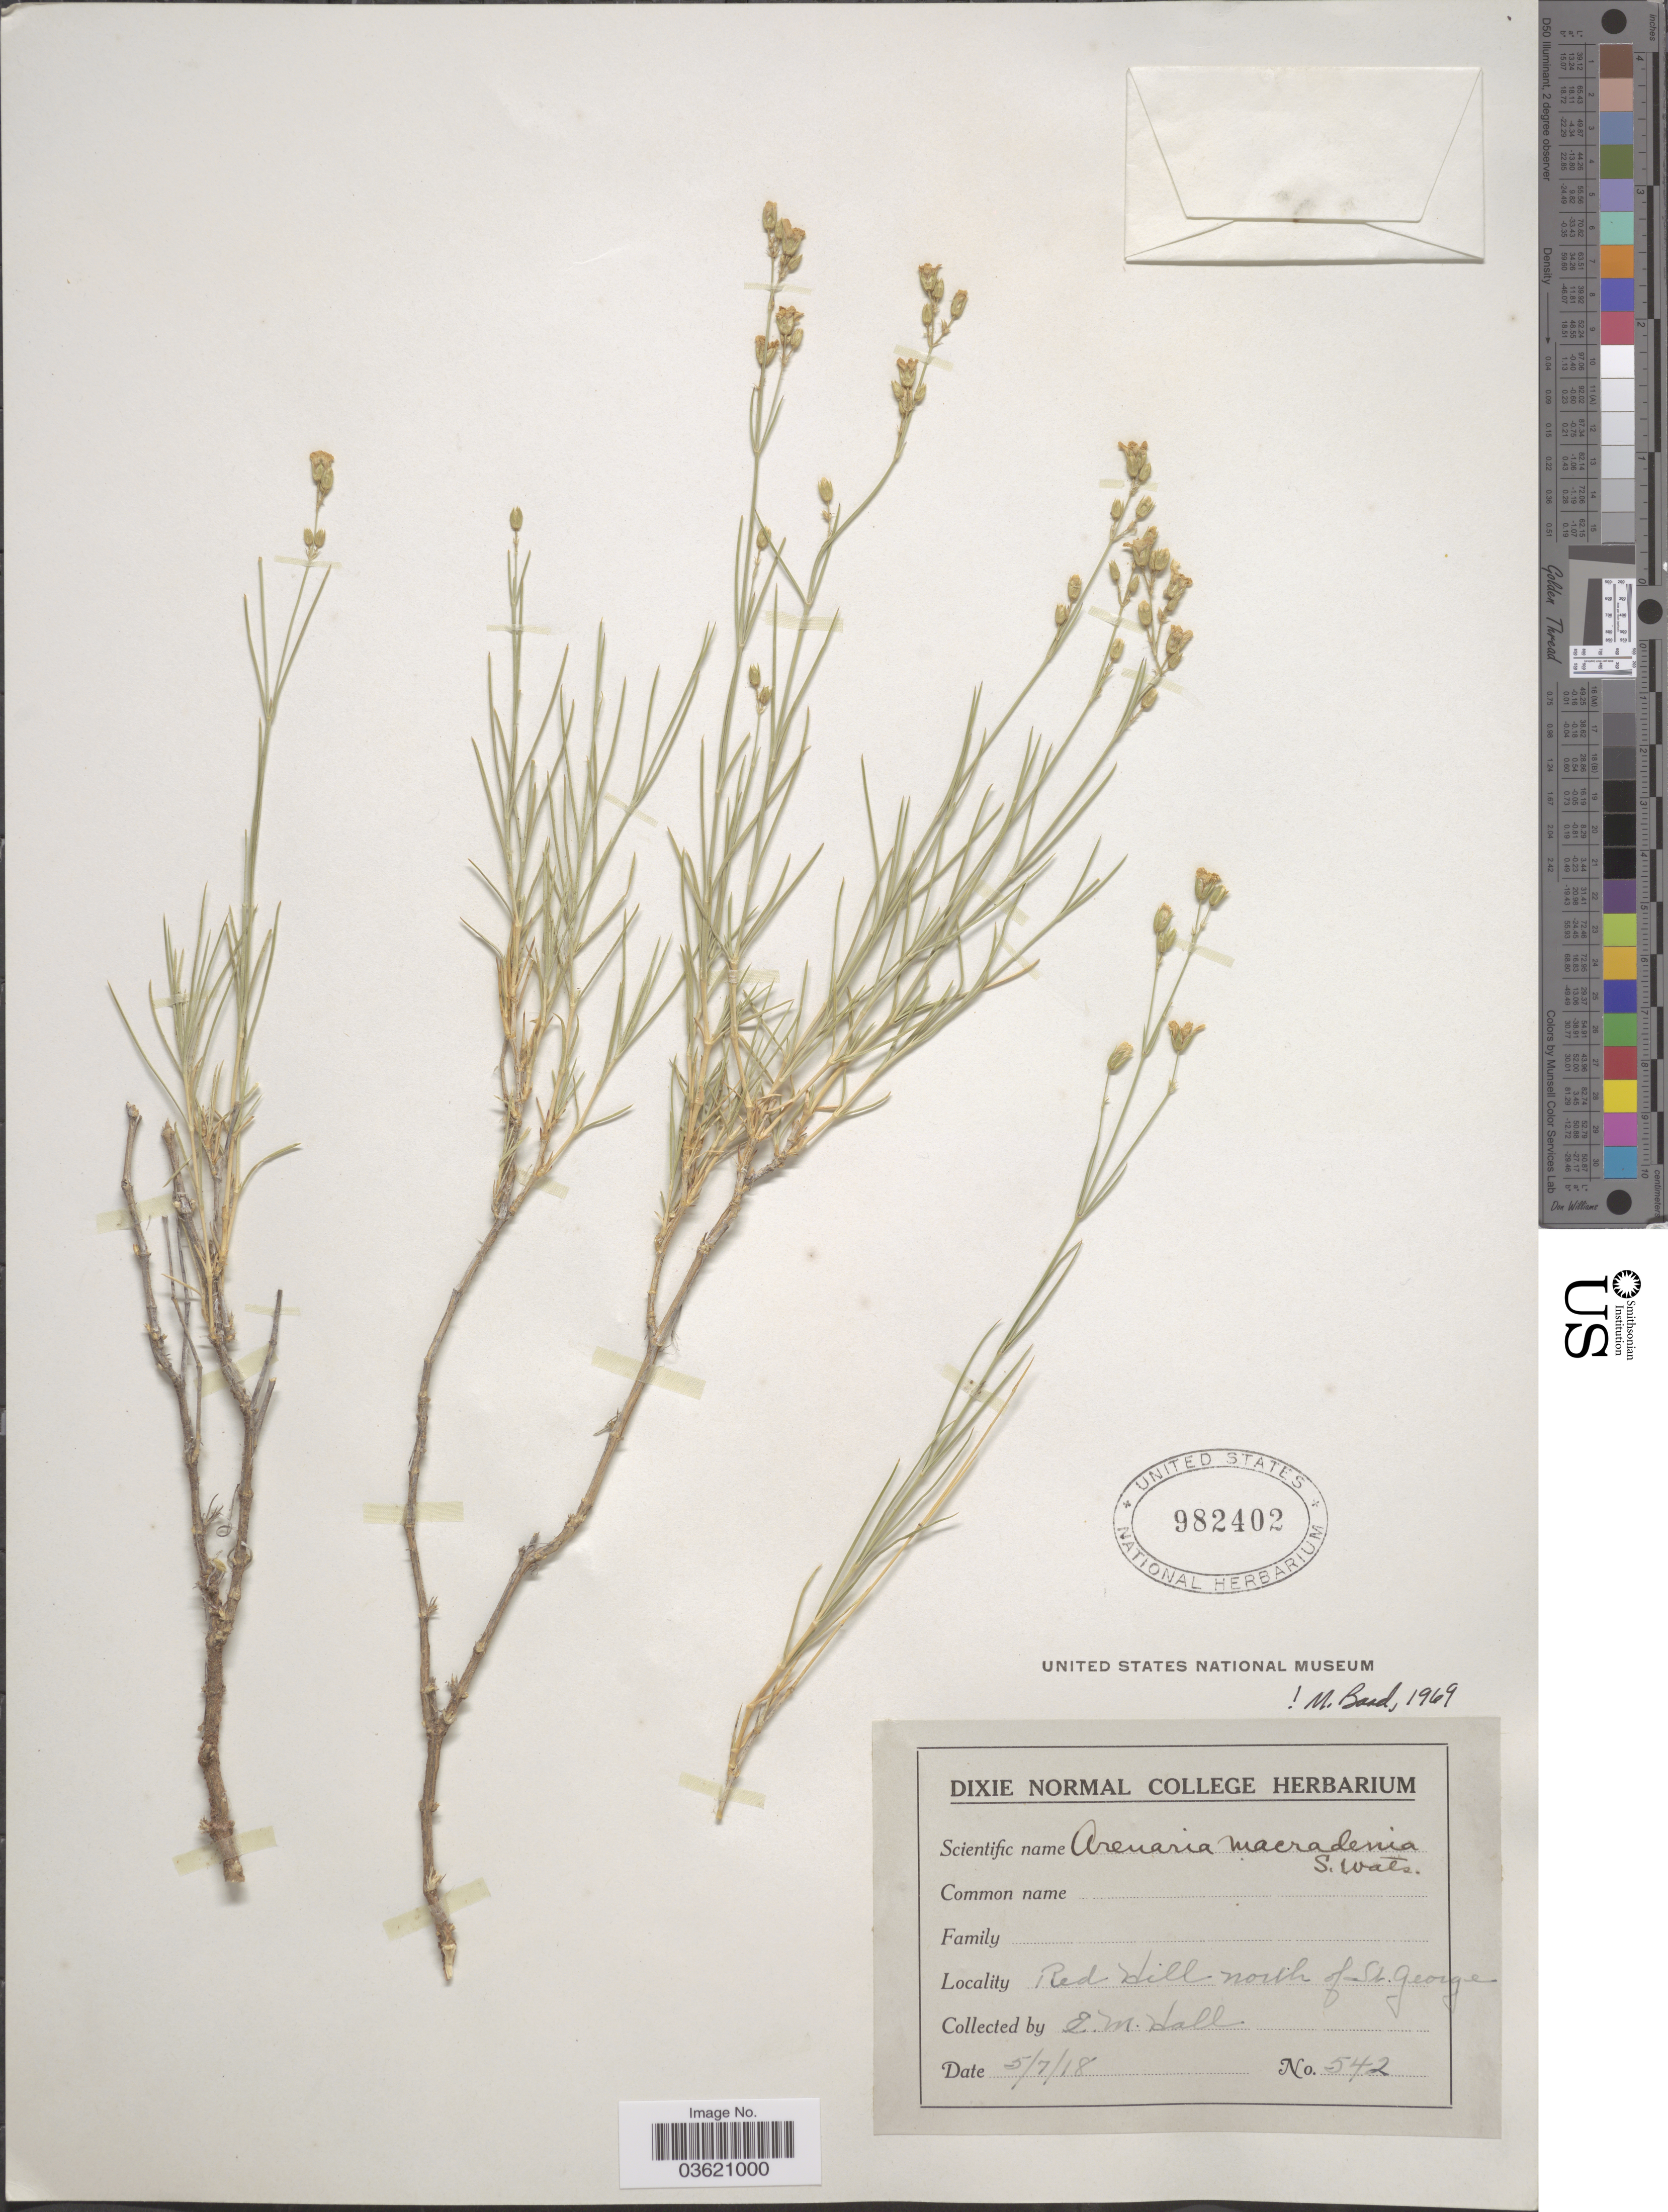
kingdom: Plantae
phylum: Tracheophyta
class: Magnoliopsida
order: Caryophyllales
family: Caryophyllaceae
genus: Eremogone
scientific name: Eremogone macradenia var. macradenia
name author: (S. Watson) Ikonn.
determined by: Strong, Mark T., (BOT), Smithsonian Institution - National Museum of Natural History (UNITED STATES)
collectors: E. Hall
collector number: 542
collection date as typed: Transcribed d/m/y: 7/5/18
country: United States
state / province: Utah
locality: Red Hill north of St. George.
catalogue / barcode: US 982402